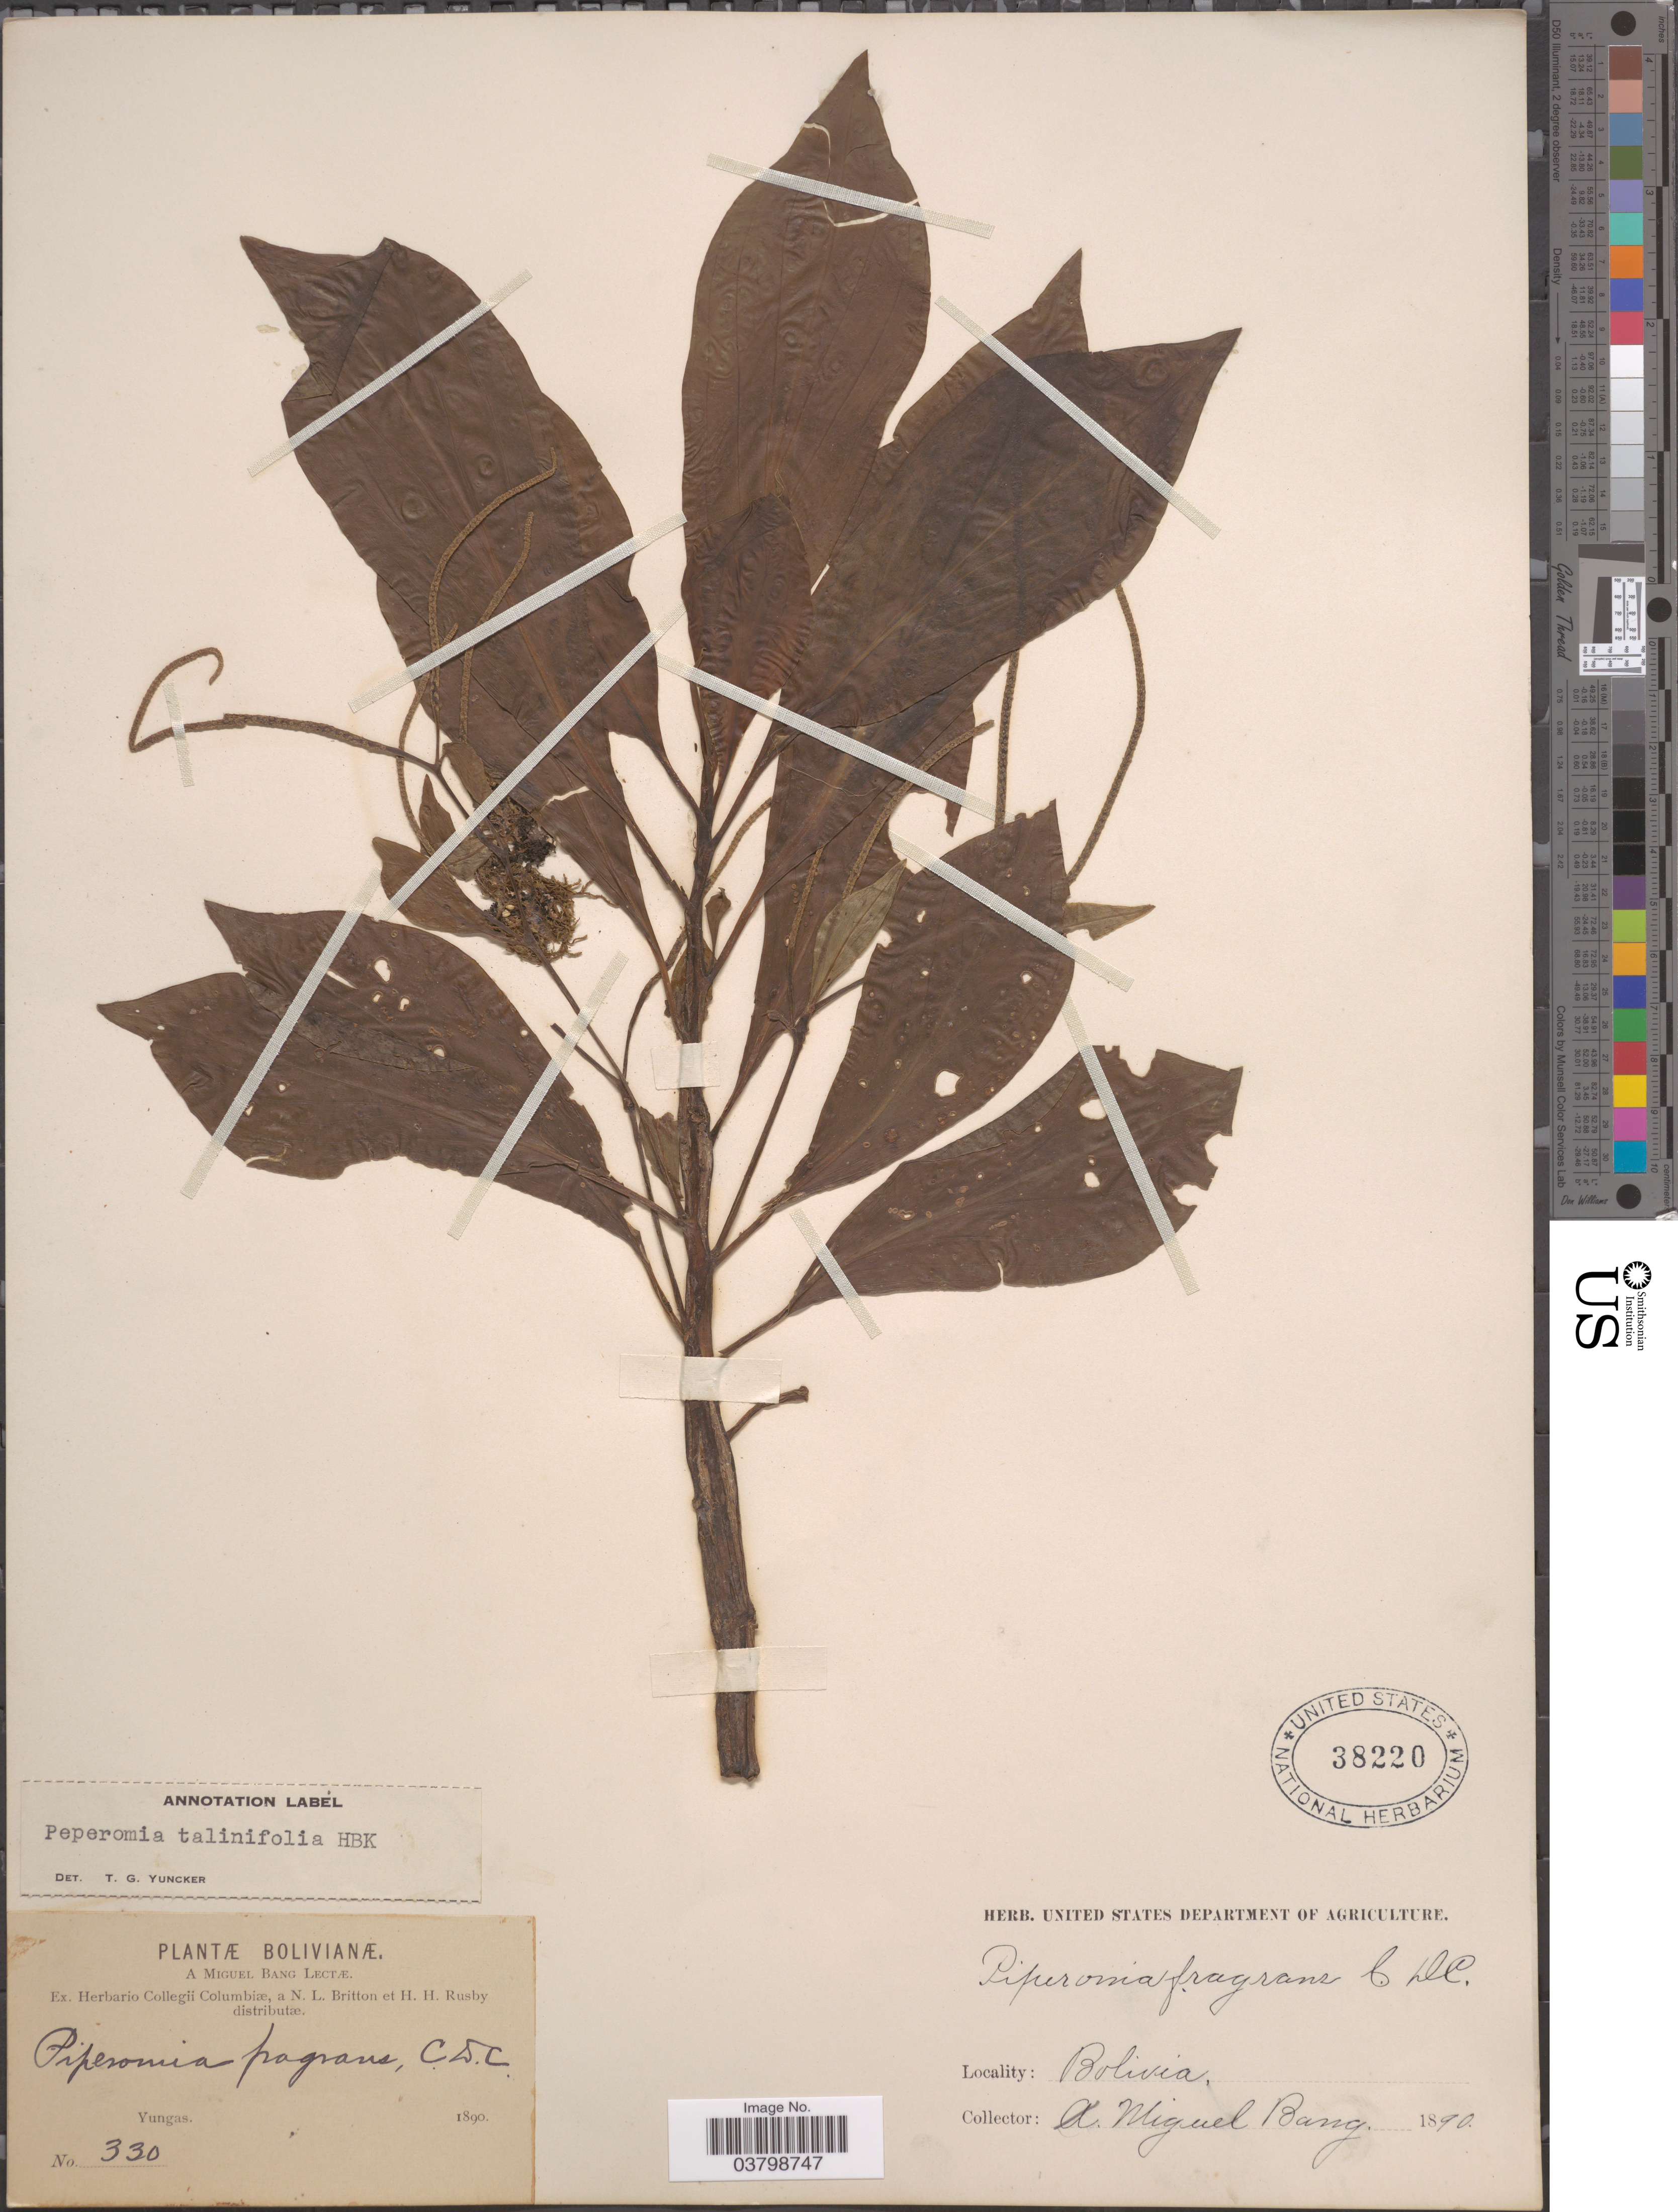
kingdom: Plantae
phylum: Tracheophyta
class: Magnoliopsida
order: Piperales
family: Piperaceae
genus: Peperomia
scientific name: Peperomia talinifolia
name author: Kunth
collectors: M. Bang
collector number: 330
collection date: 1890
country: Bolivia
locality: Yungas.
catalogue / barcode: US 38220